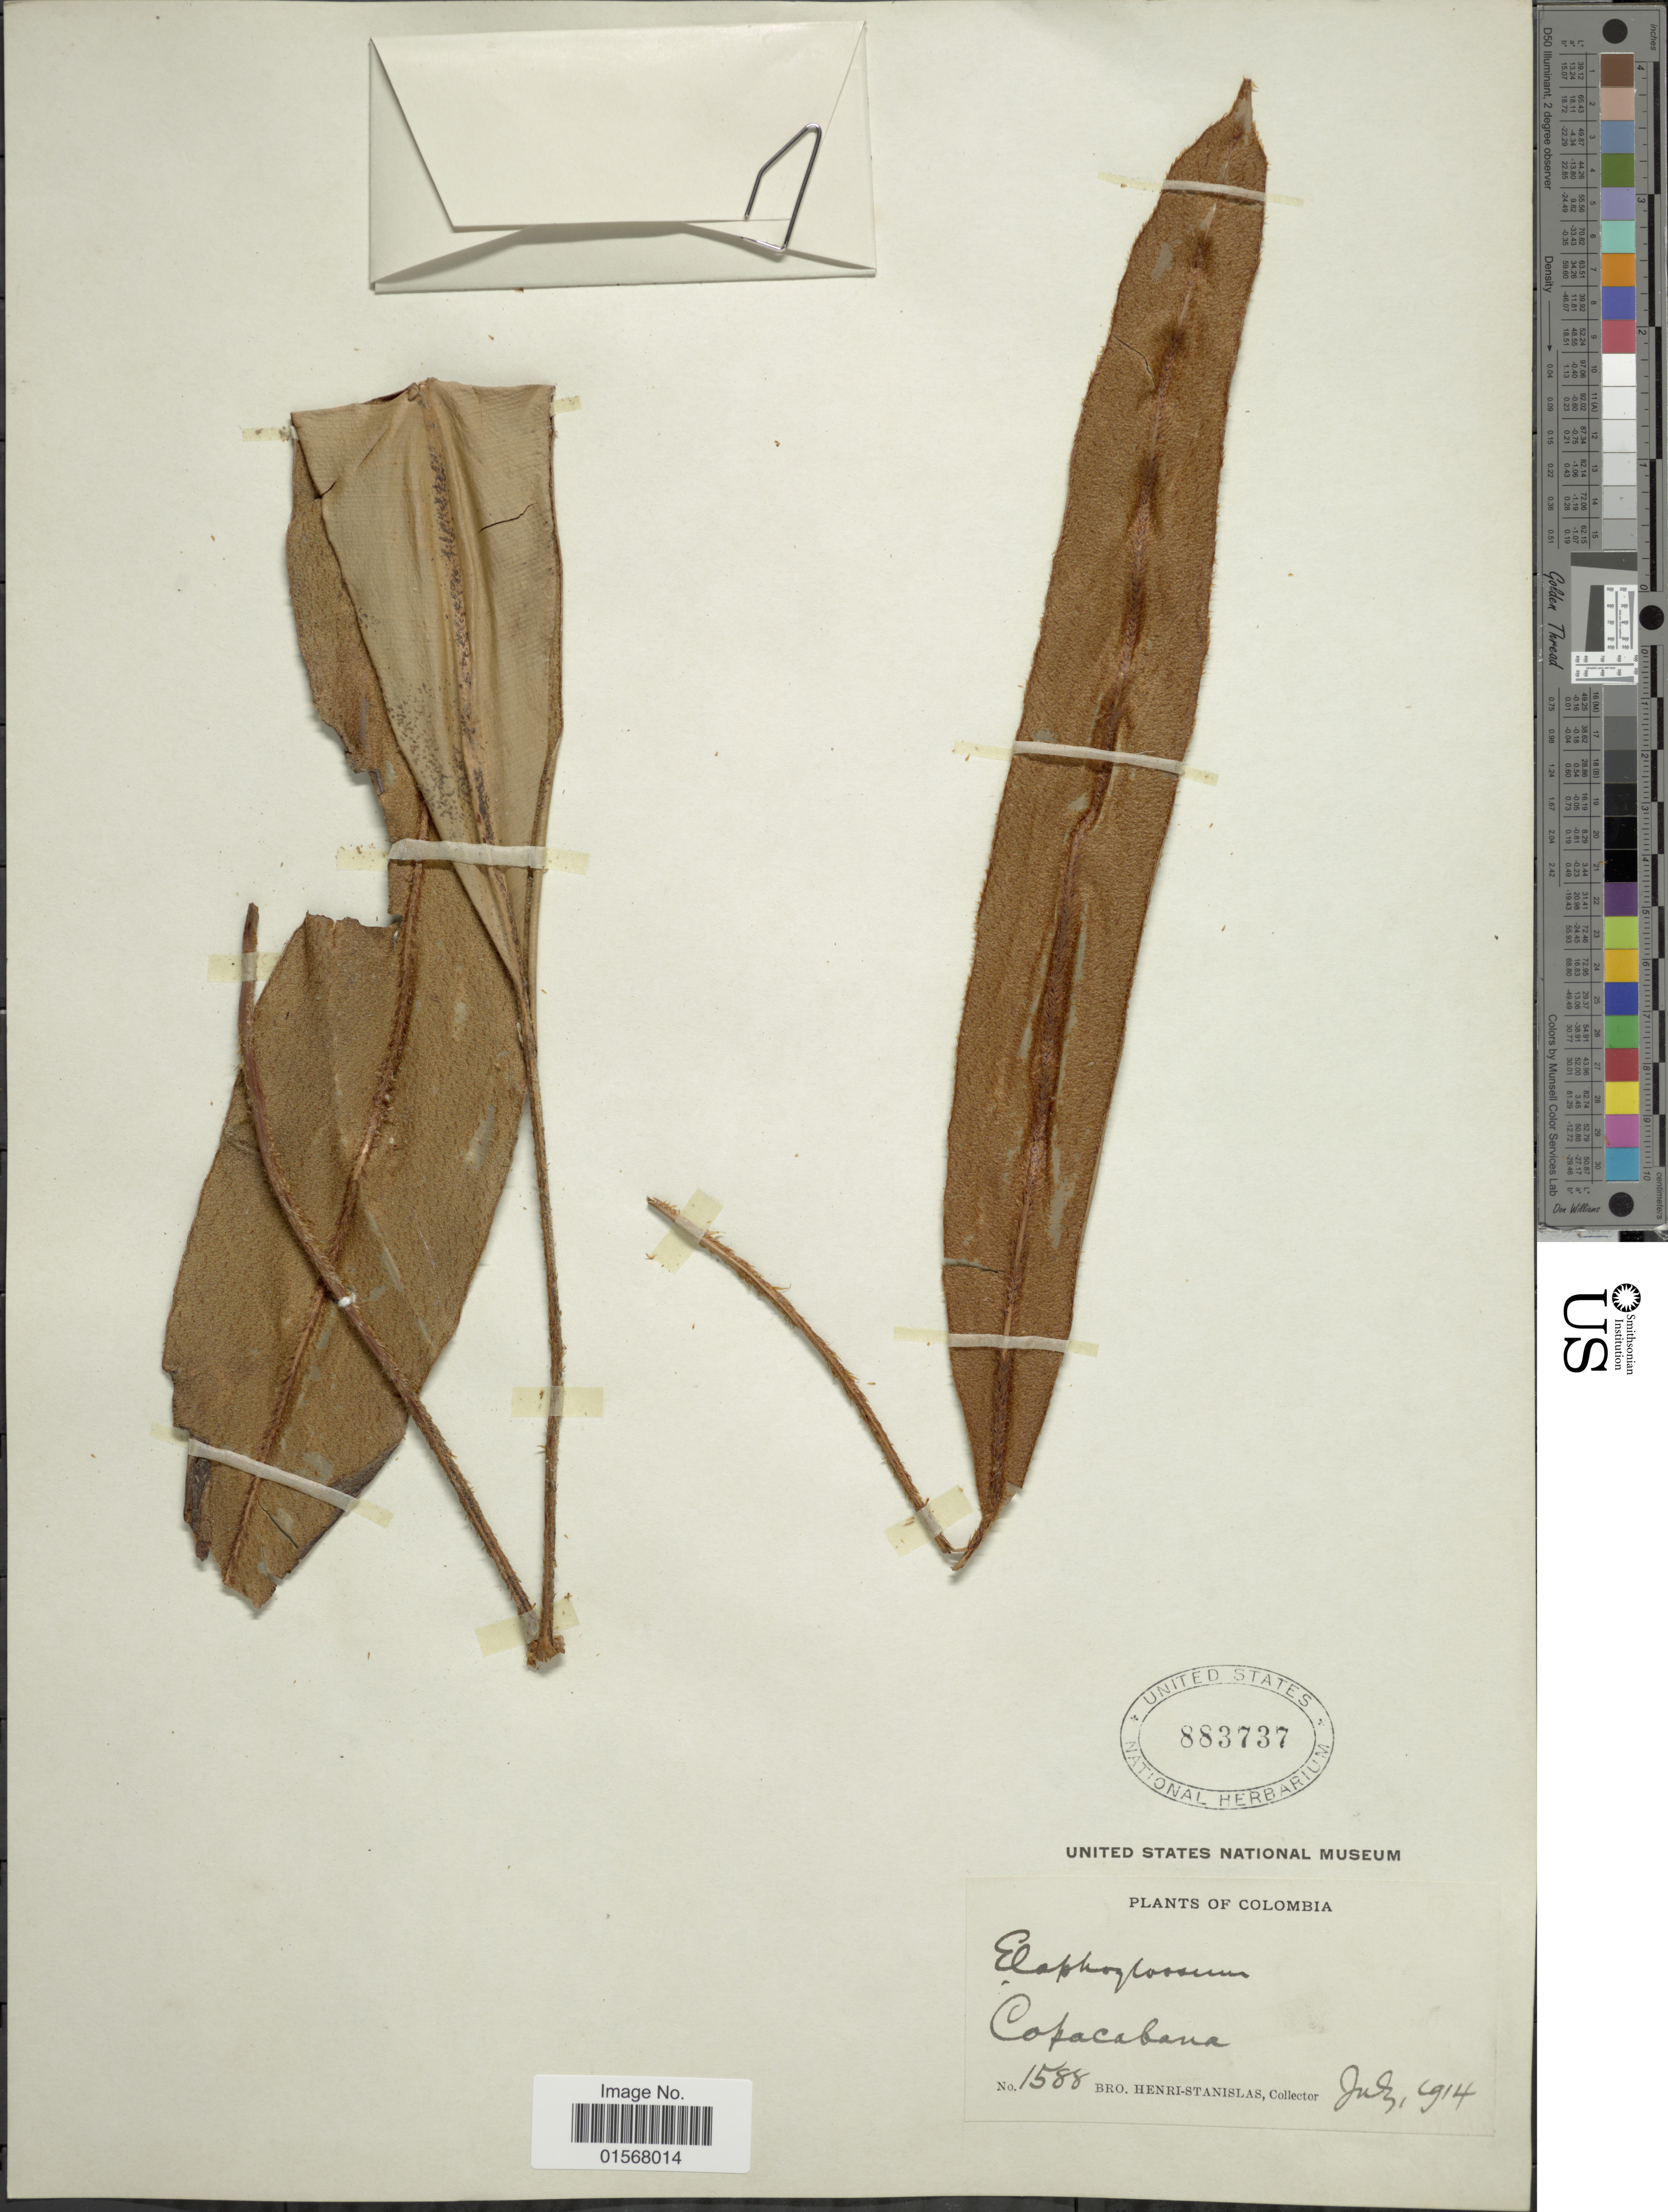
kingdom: Plantae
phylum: Tracheophyta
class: Polypodiopsida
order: Polypodiales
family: Dryopteridaceae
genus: Elaphoglossum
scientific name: Elaphoglossum orbignyanum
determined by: Vasco, A.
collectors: Henri-Stanislas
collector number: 1588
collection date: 1914-07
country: Colombia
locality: Copacabana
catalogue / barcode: US 883737